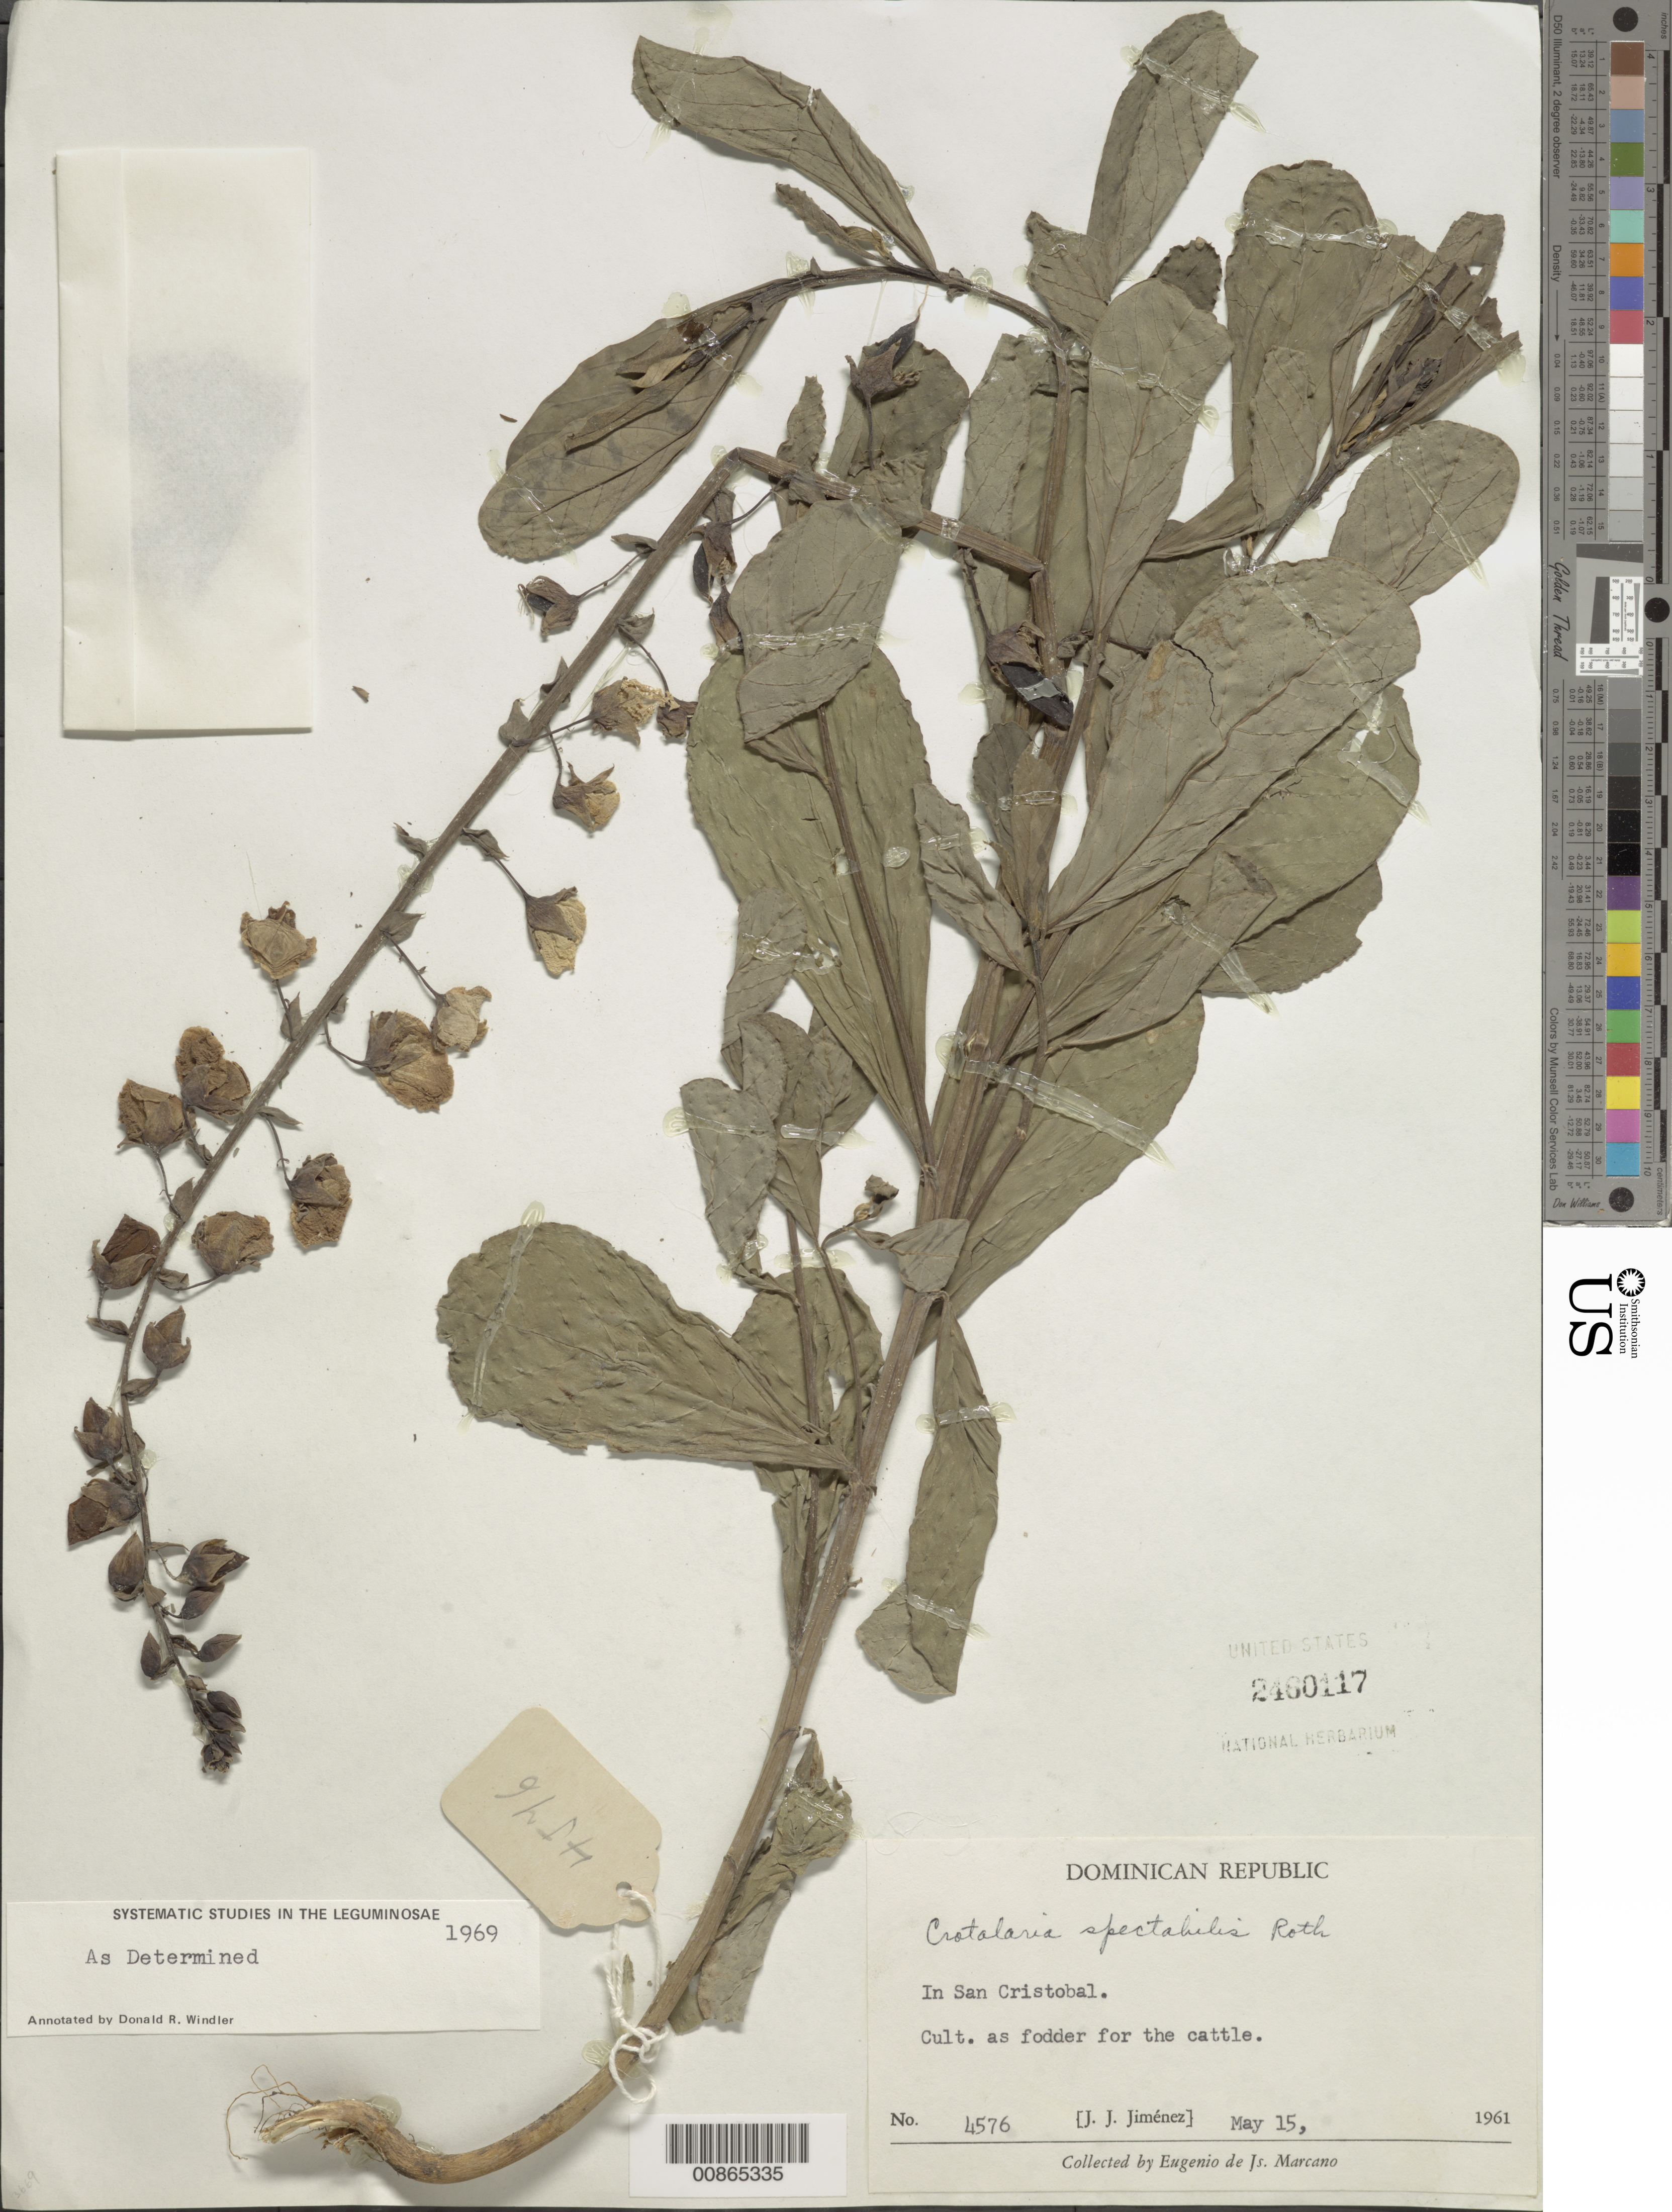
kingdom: Plantae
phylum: Tracheophyta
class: Magnoliopsida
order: Fabales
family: Fabaceae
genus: Crotalaria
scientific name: Crotalaria spectabilis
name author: Roth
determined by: Windler, D. R.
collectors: J. J. Jiménez Almonte & E. J. Marcano F.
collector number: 4576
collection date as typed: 15 May 1961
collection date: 1961-05-15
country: Dominican Republic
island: Hispaniola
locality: In San Cristóbal.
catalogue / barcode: US 2460117